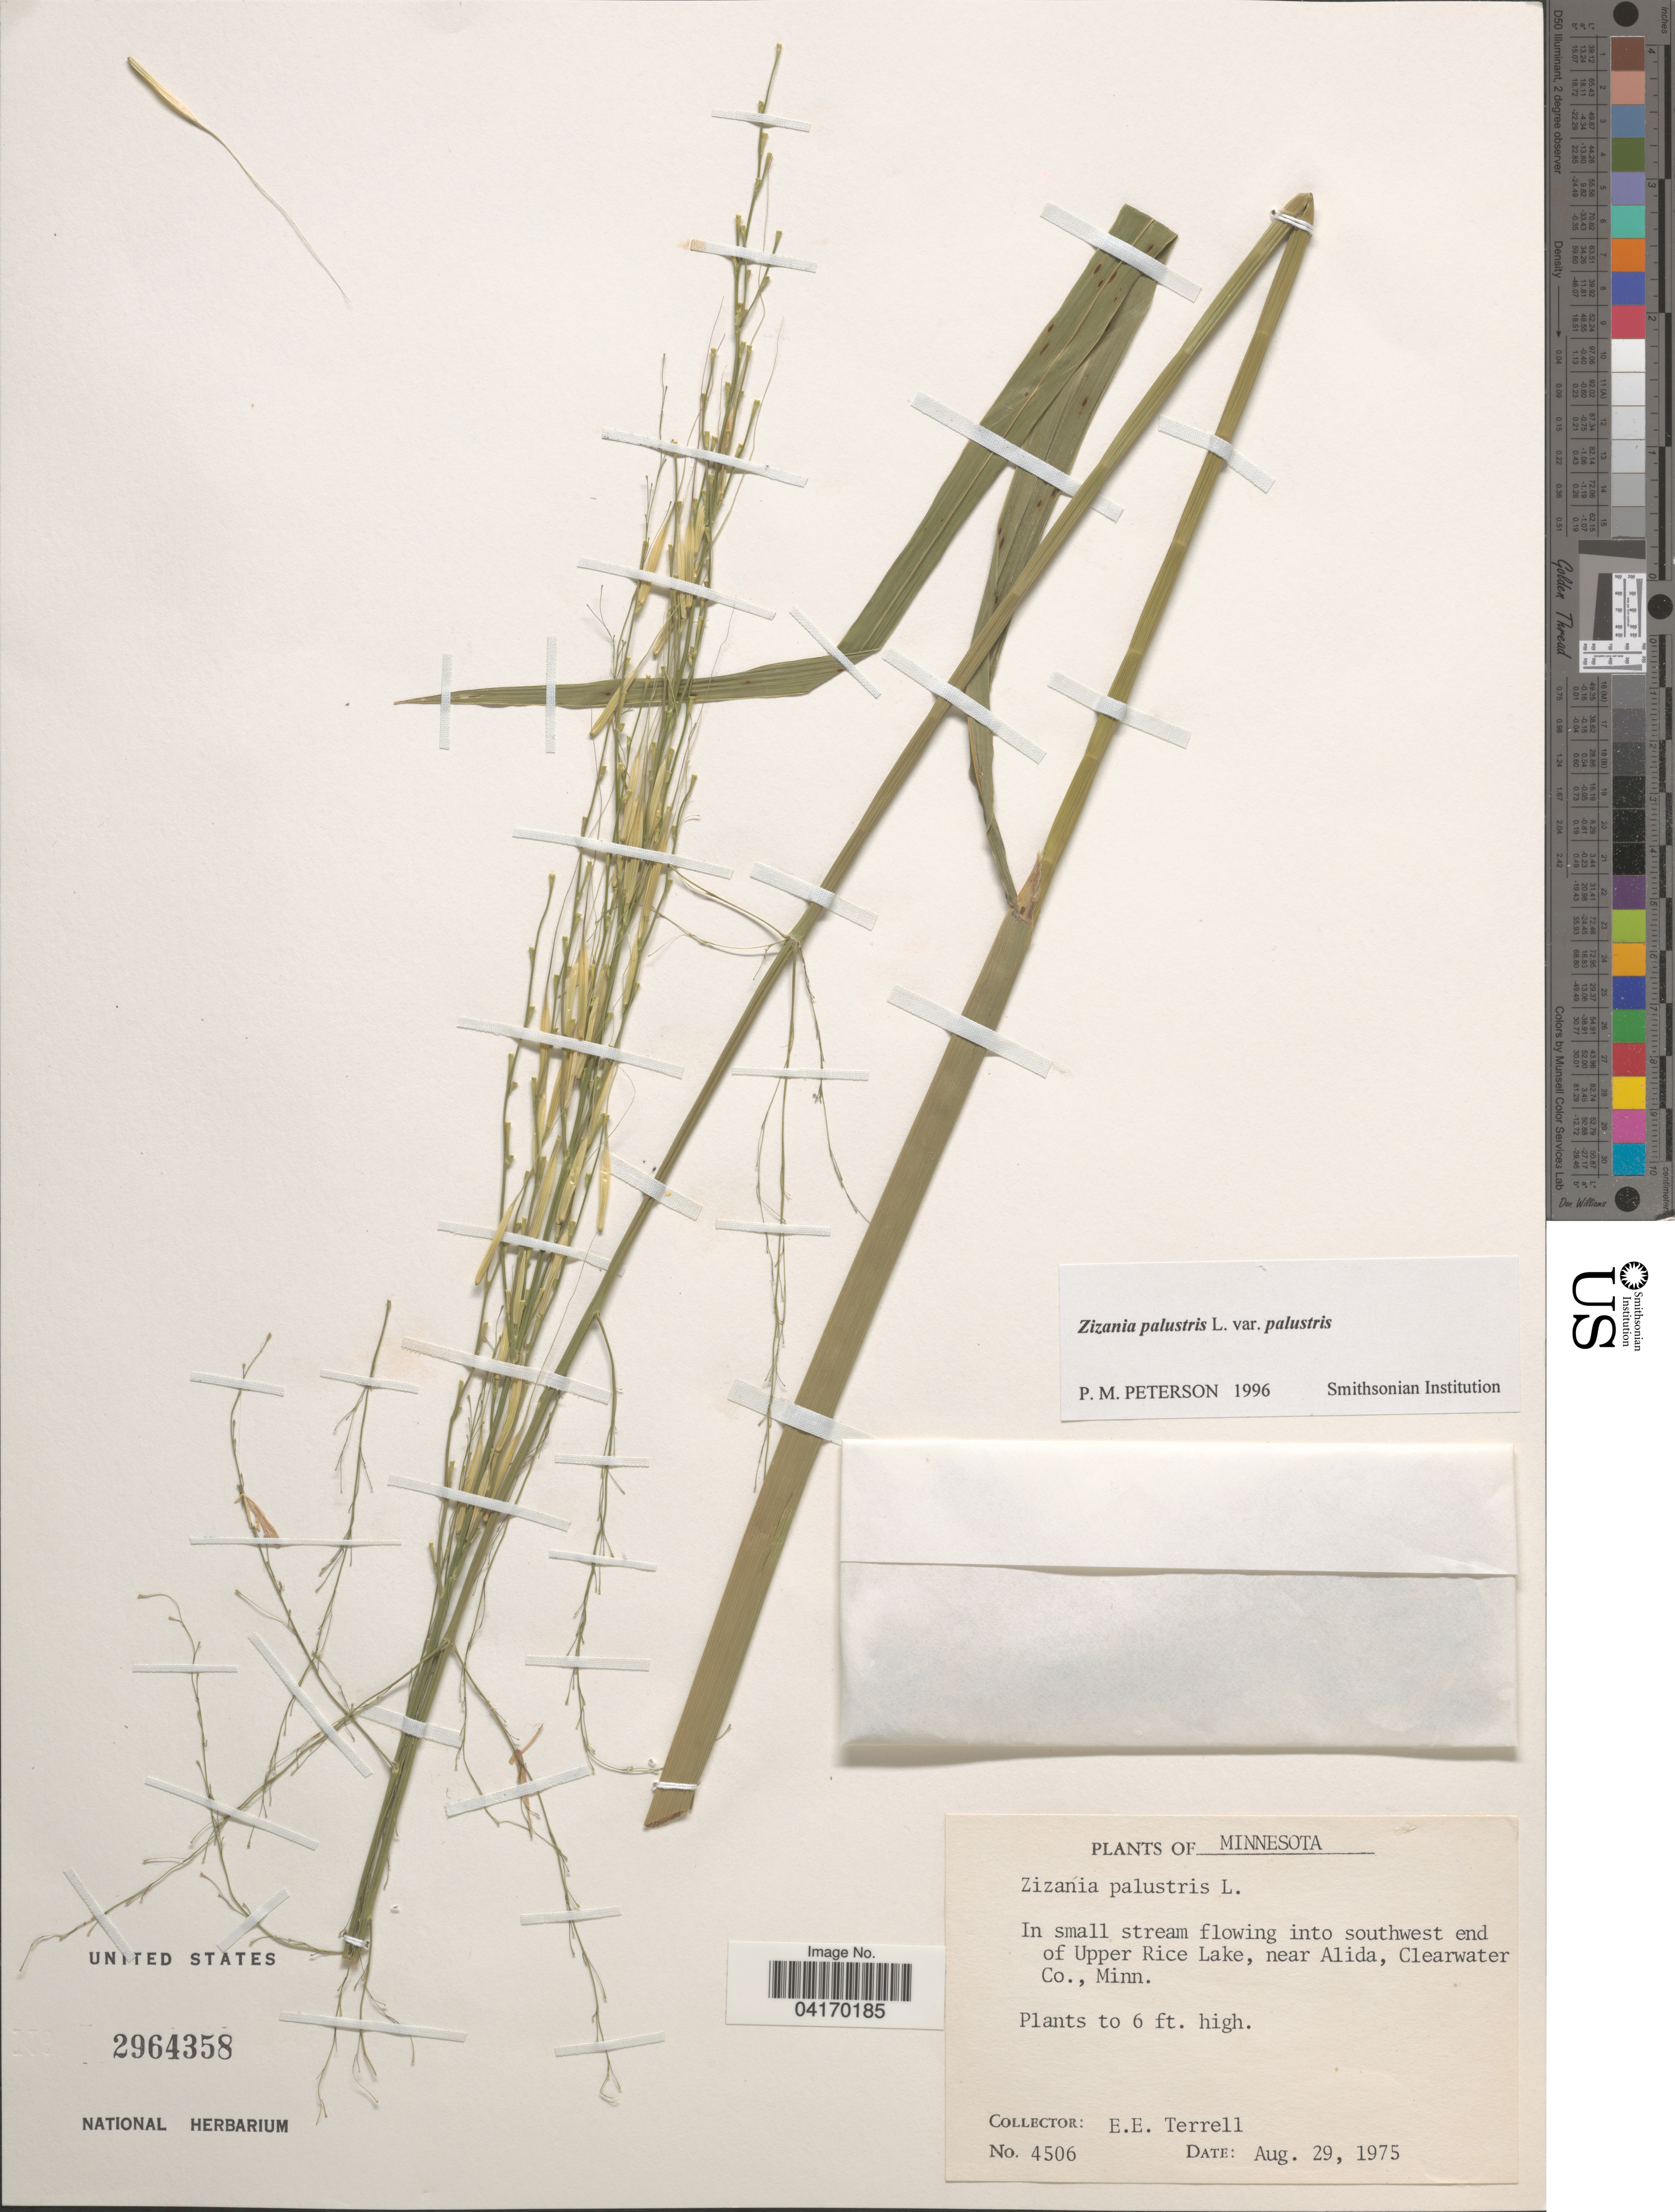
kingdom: Plantae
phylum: Tracheophyta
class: Liliopsida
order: Poales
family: Poaceae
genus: Zizania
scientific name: Zizania palustris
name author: L.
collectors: E. E. Terrell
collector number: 4506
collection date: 1975-08-29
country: United States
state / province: Minnesota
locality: In small stream flowing into southwest end of Upper Rice Lake, near Alida, Clearwater Co.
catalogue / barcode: US 2964358